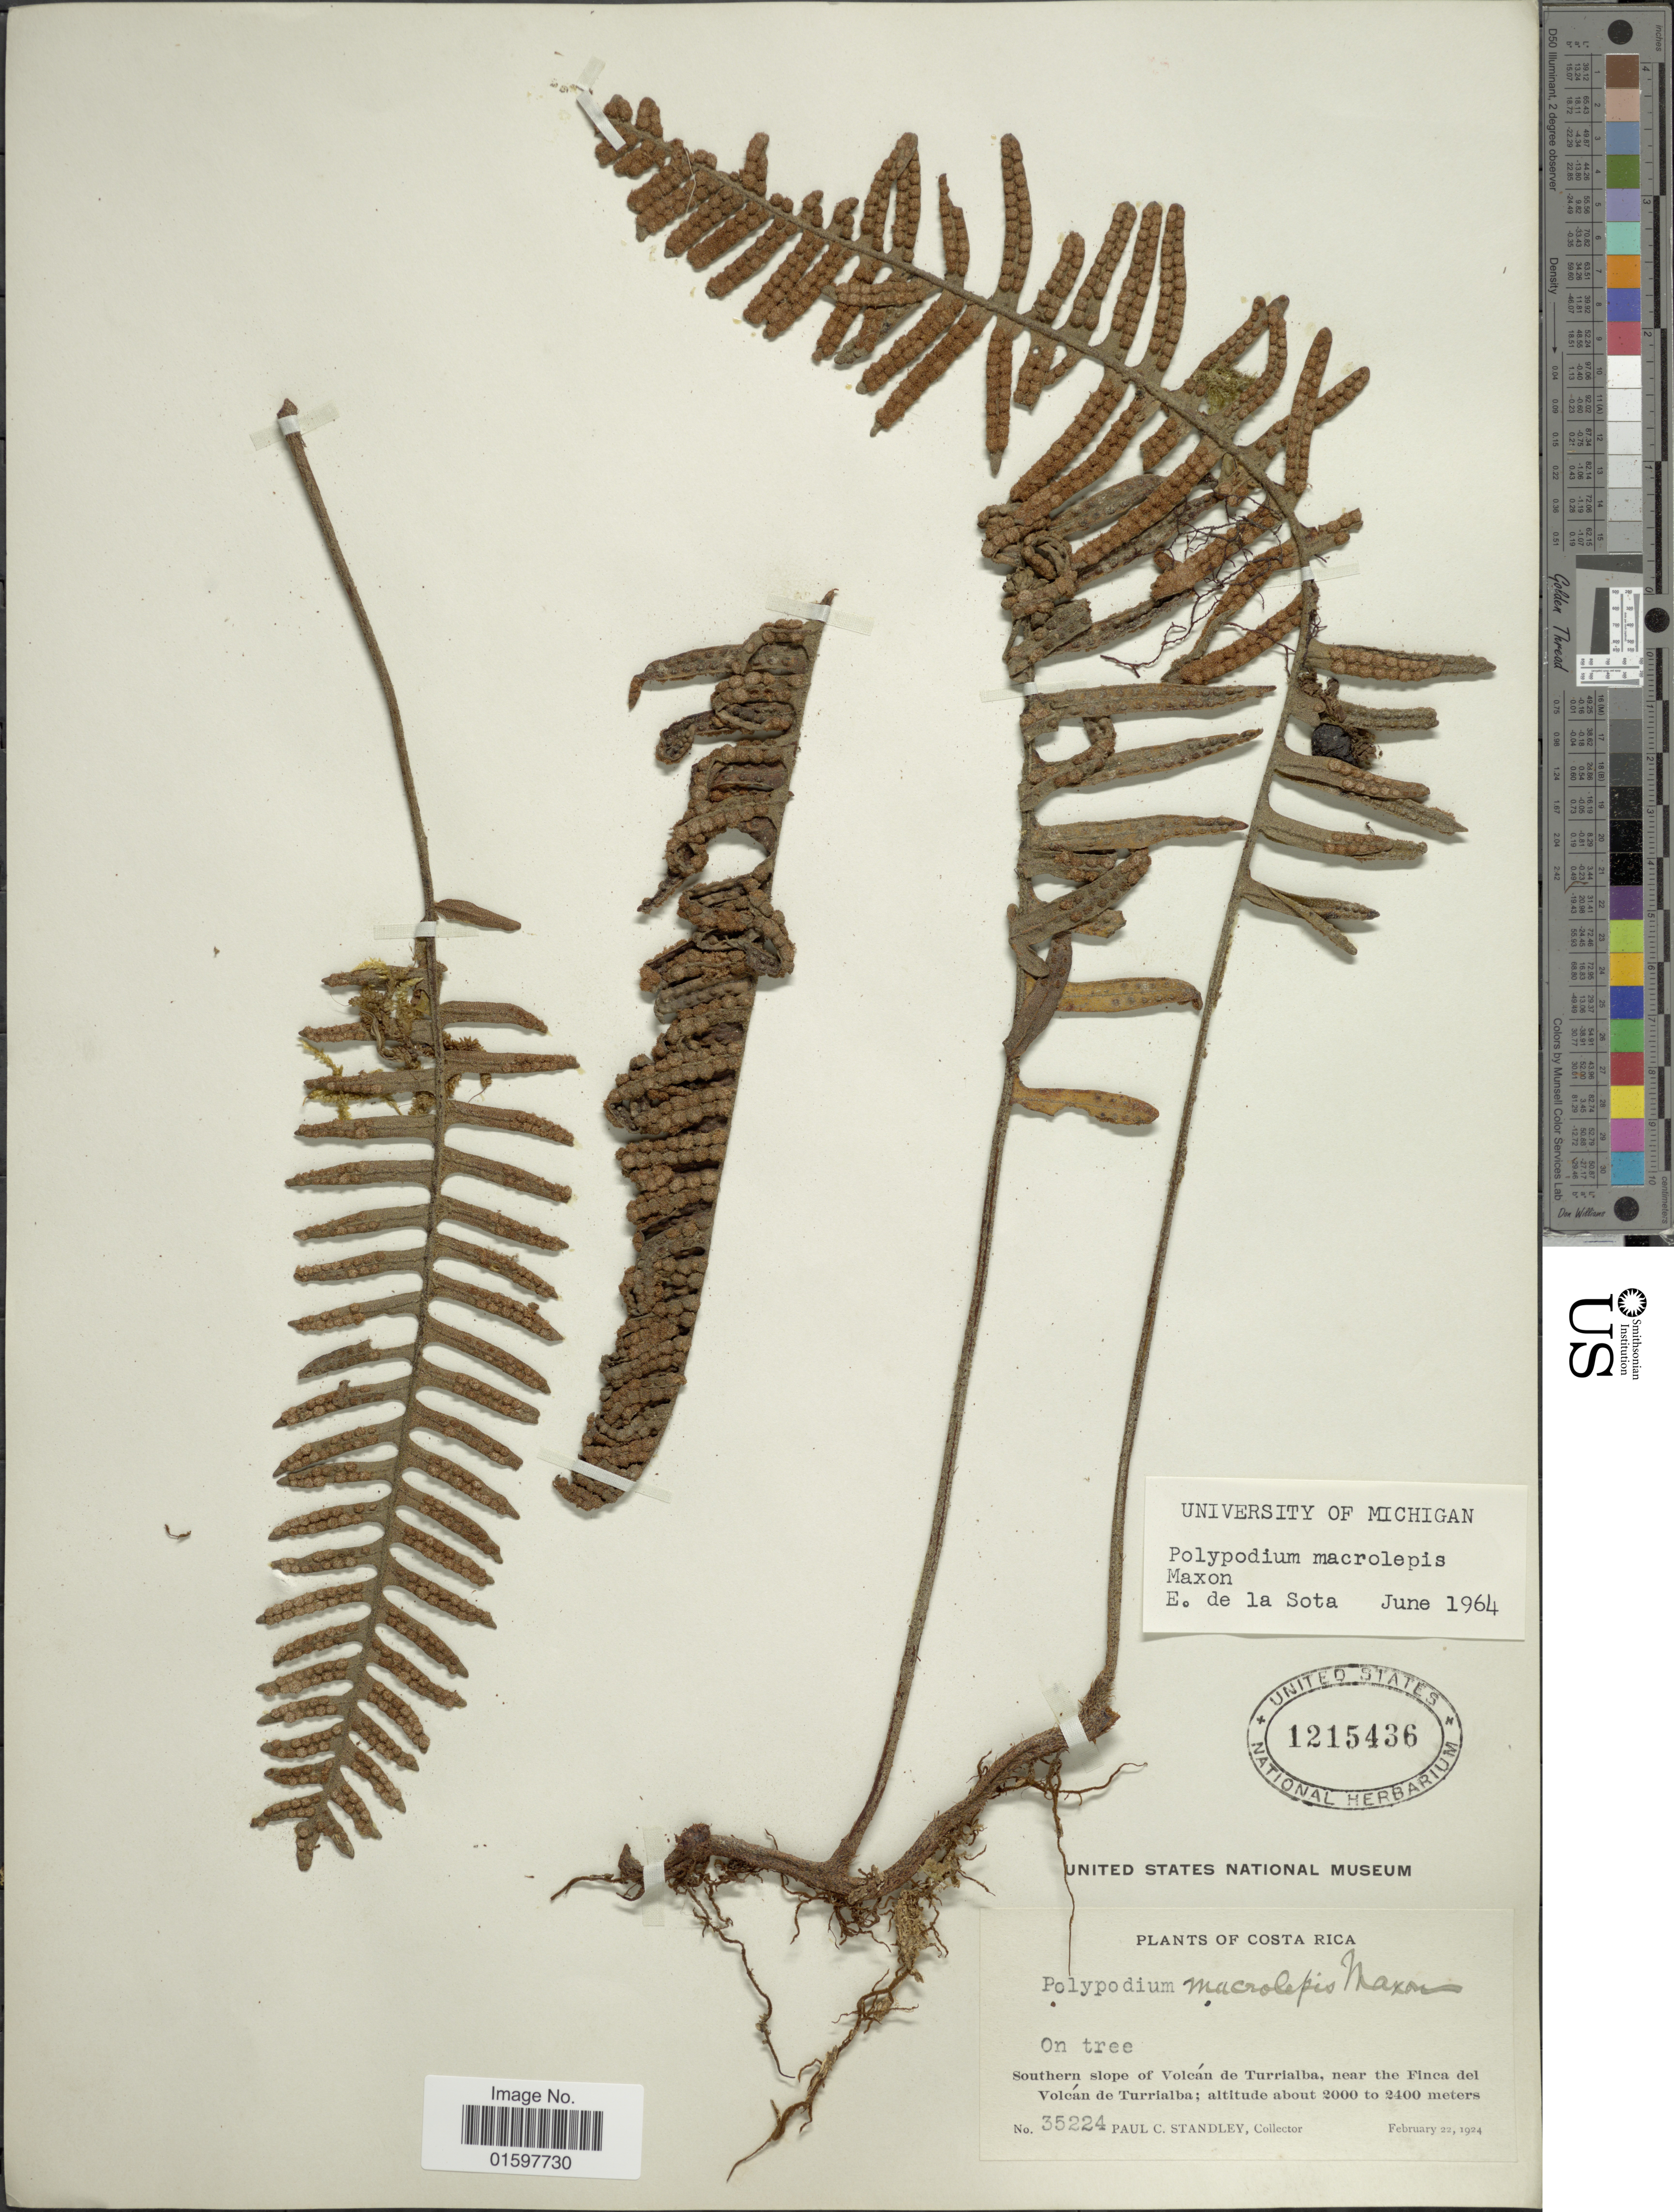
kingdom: Plantae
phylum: Tracheophyta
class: Polypodiopsida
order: Polypodiales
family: Polypodiaceae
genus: Pleopeltis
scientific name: Pleopeltis macrolepis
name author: (Maxon) A.R. Sm. & Tejero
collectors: P. C. Standley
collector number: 35224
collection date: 1924-02-22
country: Costa Rica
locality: Southern slope of Volcán de Turrialba, near the Finca del Volcán de Turrialba.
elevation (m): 2000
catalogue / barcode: US 1215436